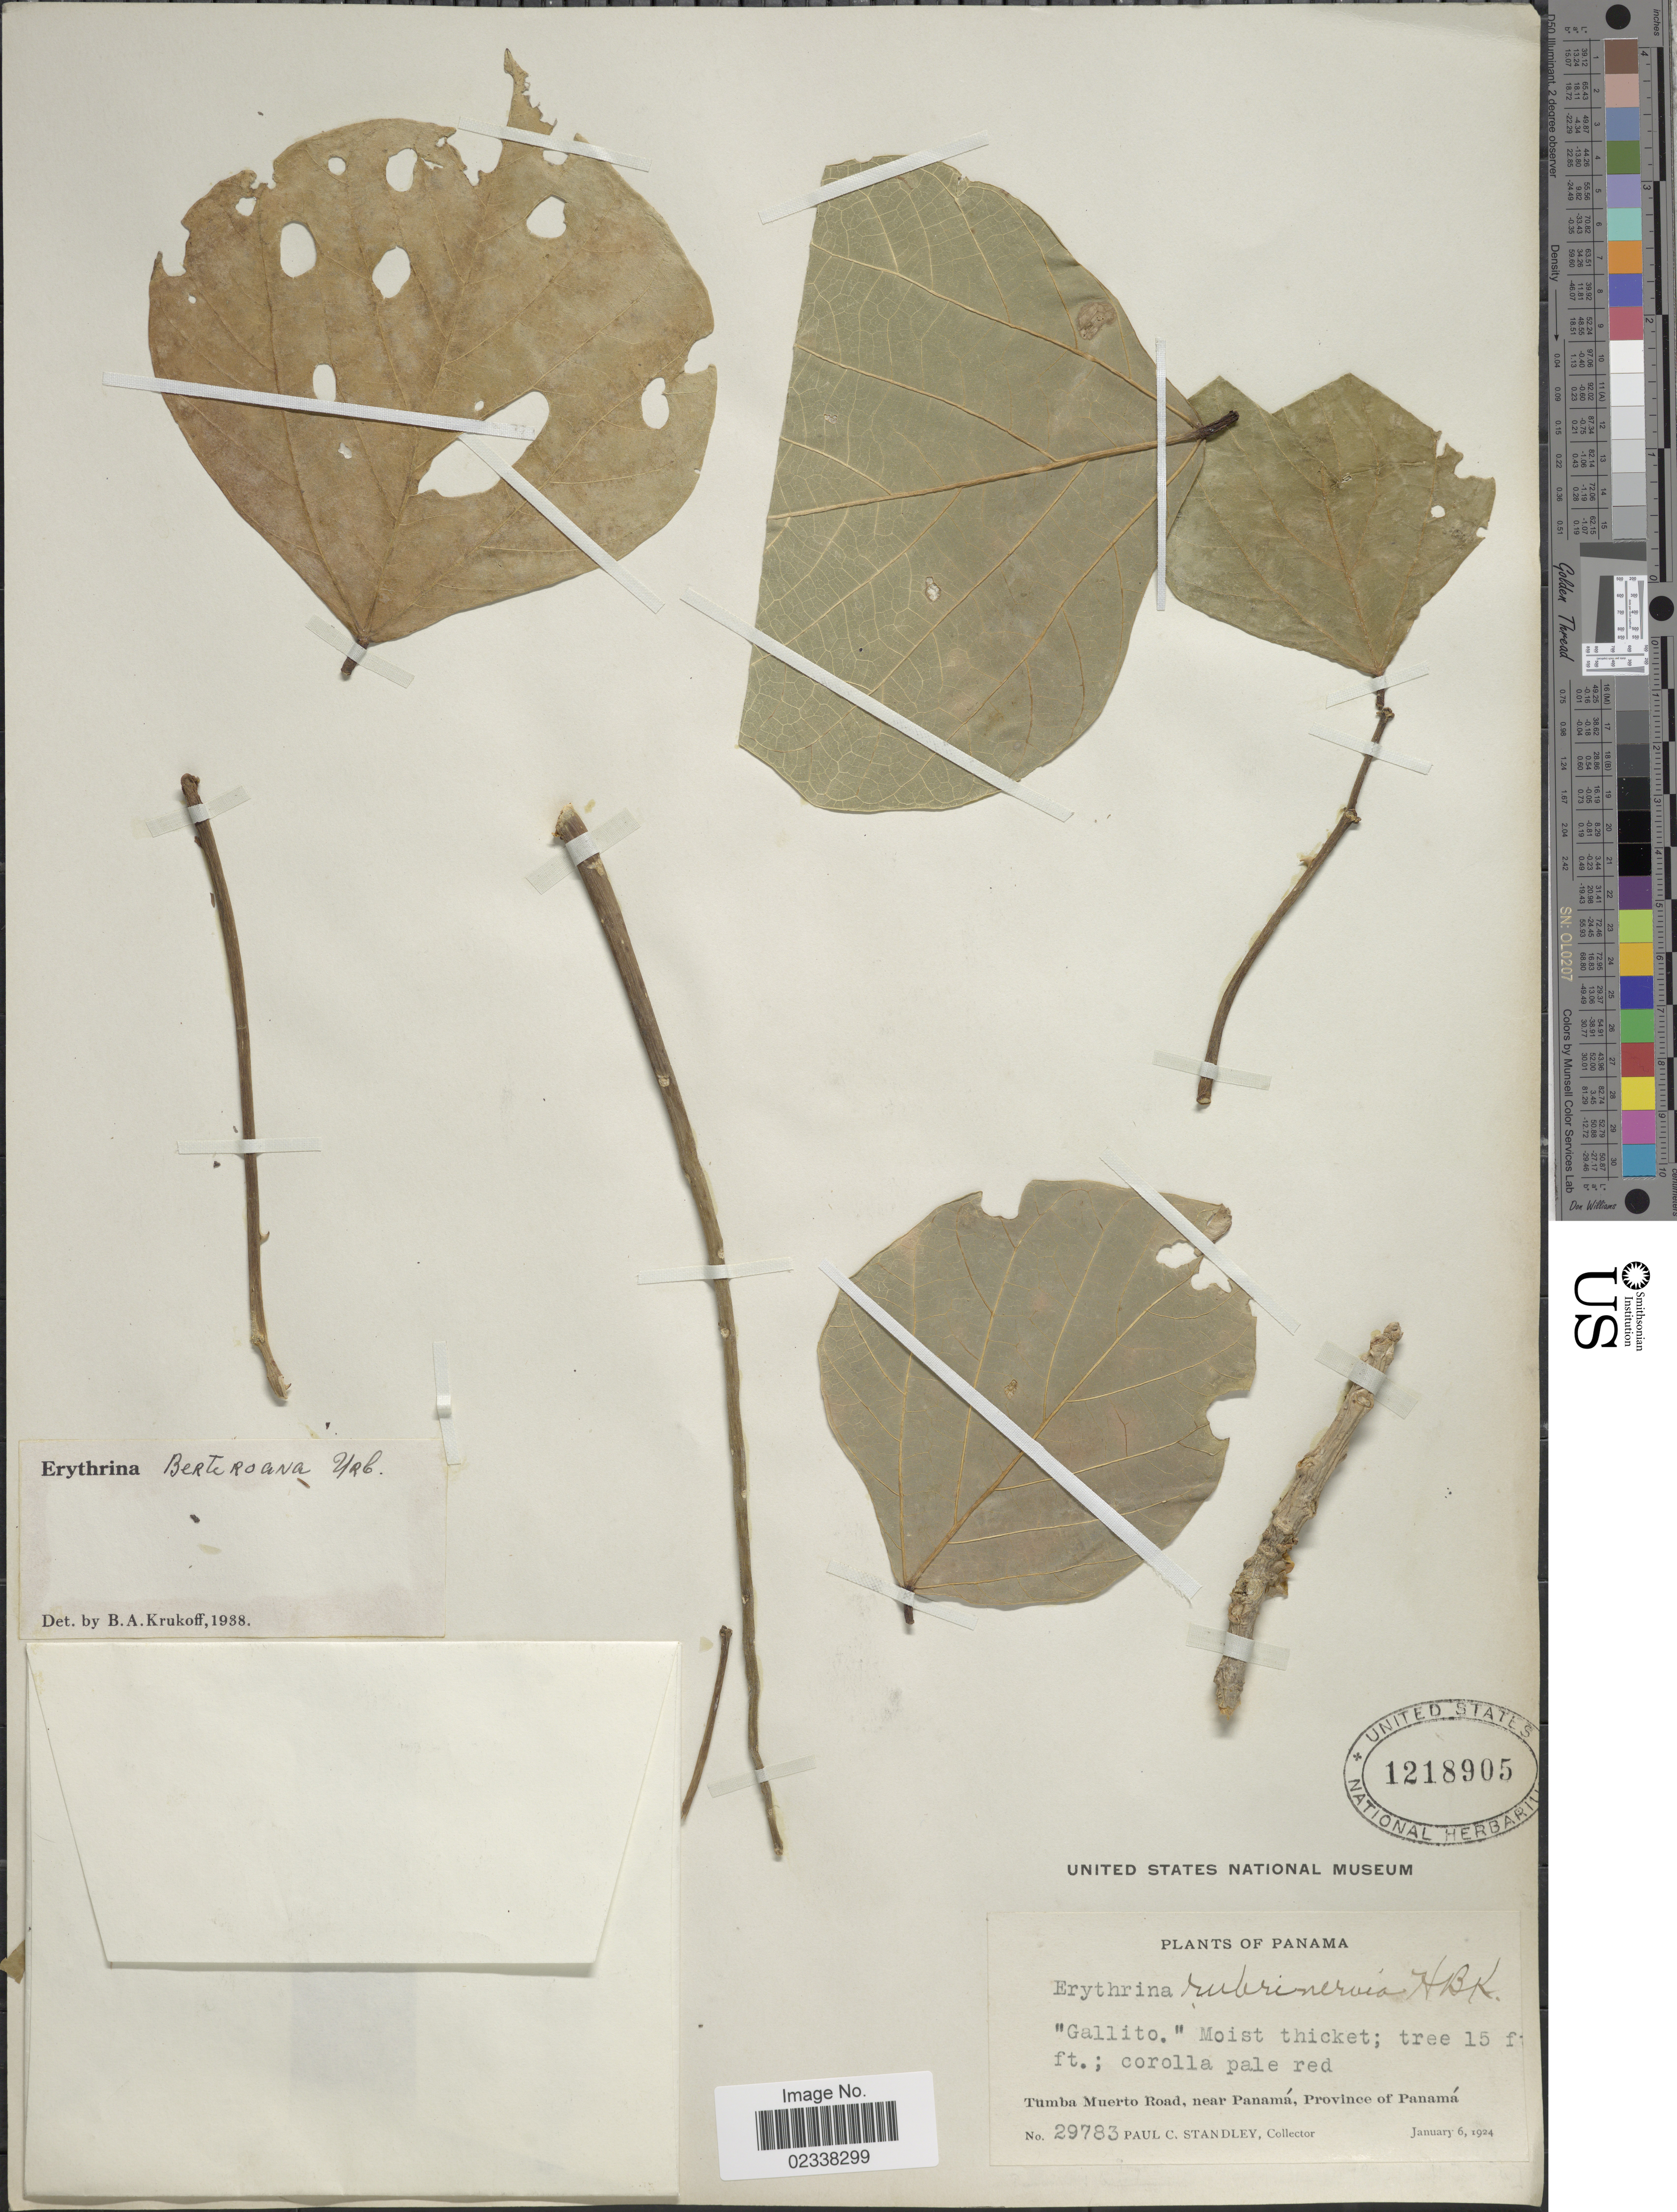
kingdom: Plantae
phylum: Tracheophyta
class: Magnoliopsida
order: Fabales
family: Fabaceae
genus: Erythrina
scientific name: Erythrina berteroana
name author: Urb.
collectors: P. C. Standley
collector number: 29783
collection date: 1924-01-06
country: Panama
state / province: Panamá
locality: Tumba Muerto Road, near Panama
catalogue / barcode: US 1218905